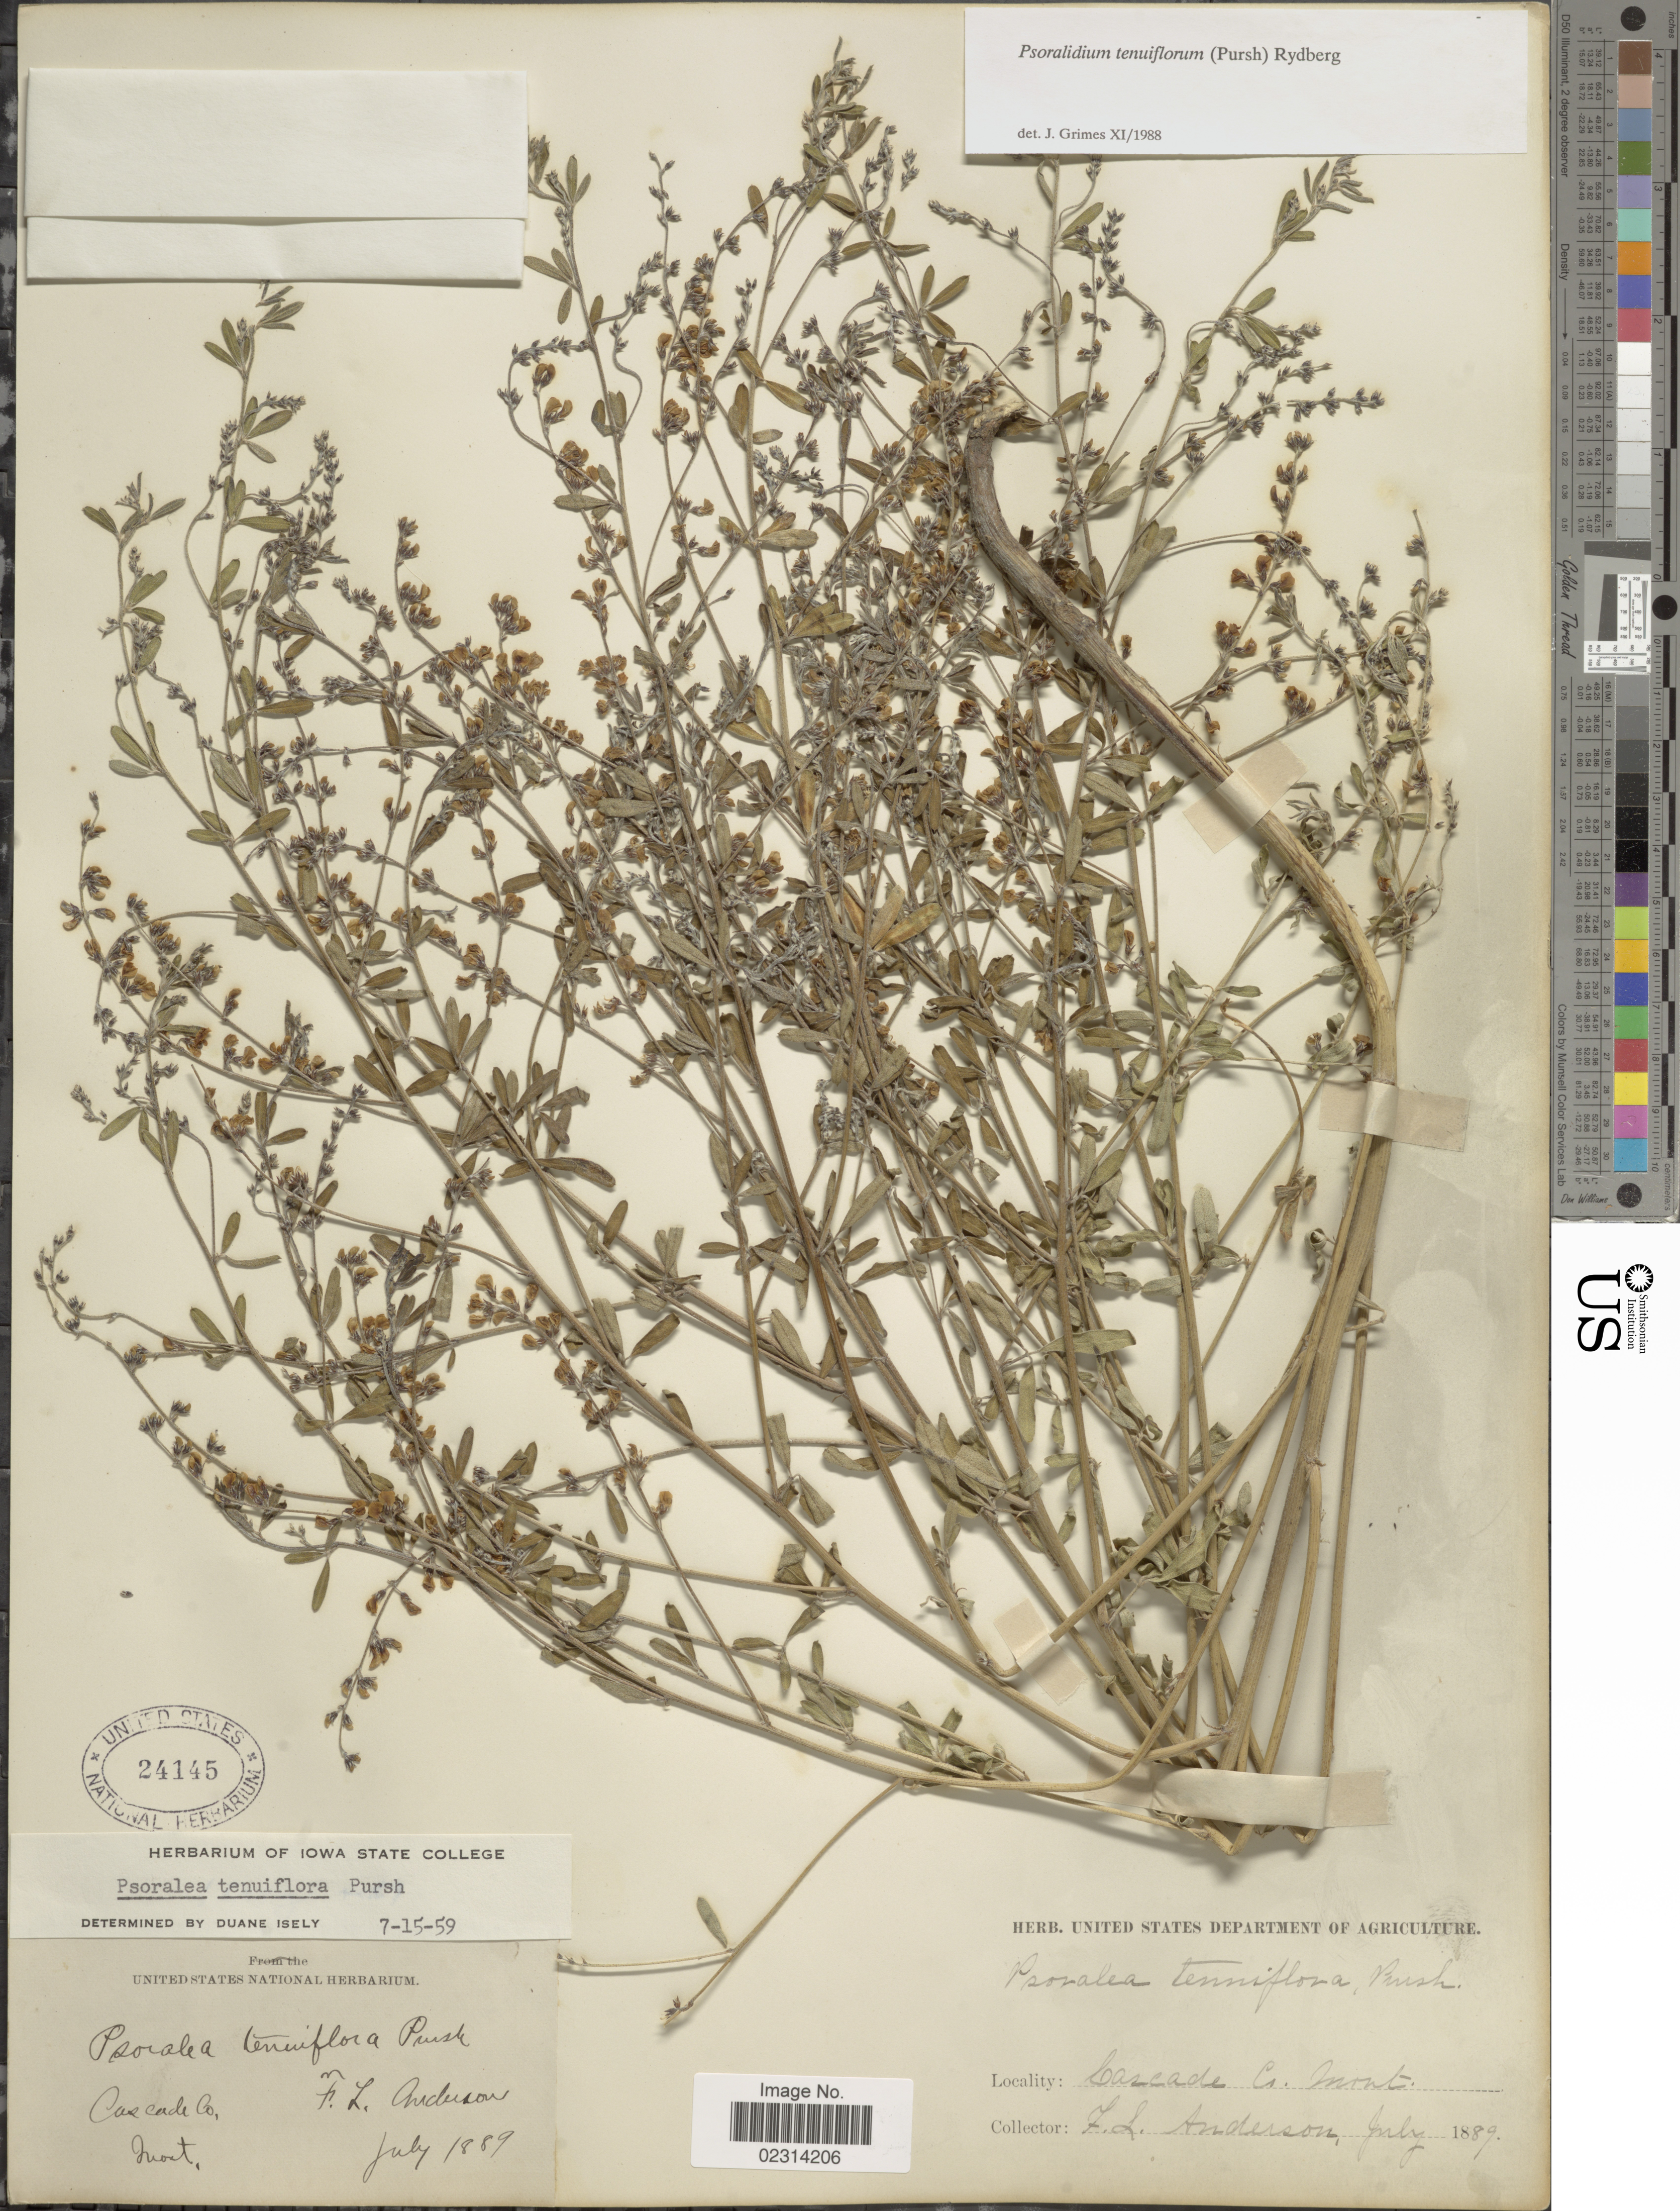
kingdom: Plantae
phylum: Tracheophyta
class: Magnoliopsida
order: Fabales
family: Fabaceae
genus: Psoralidium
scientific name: Psoralidium tenuiflorum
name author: (Pursh) Rydb.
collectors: F. Anderson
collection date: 1889-07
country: United States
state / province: Montana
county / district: Cascade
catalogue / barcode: US 24145